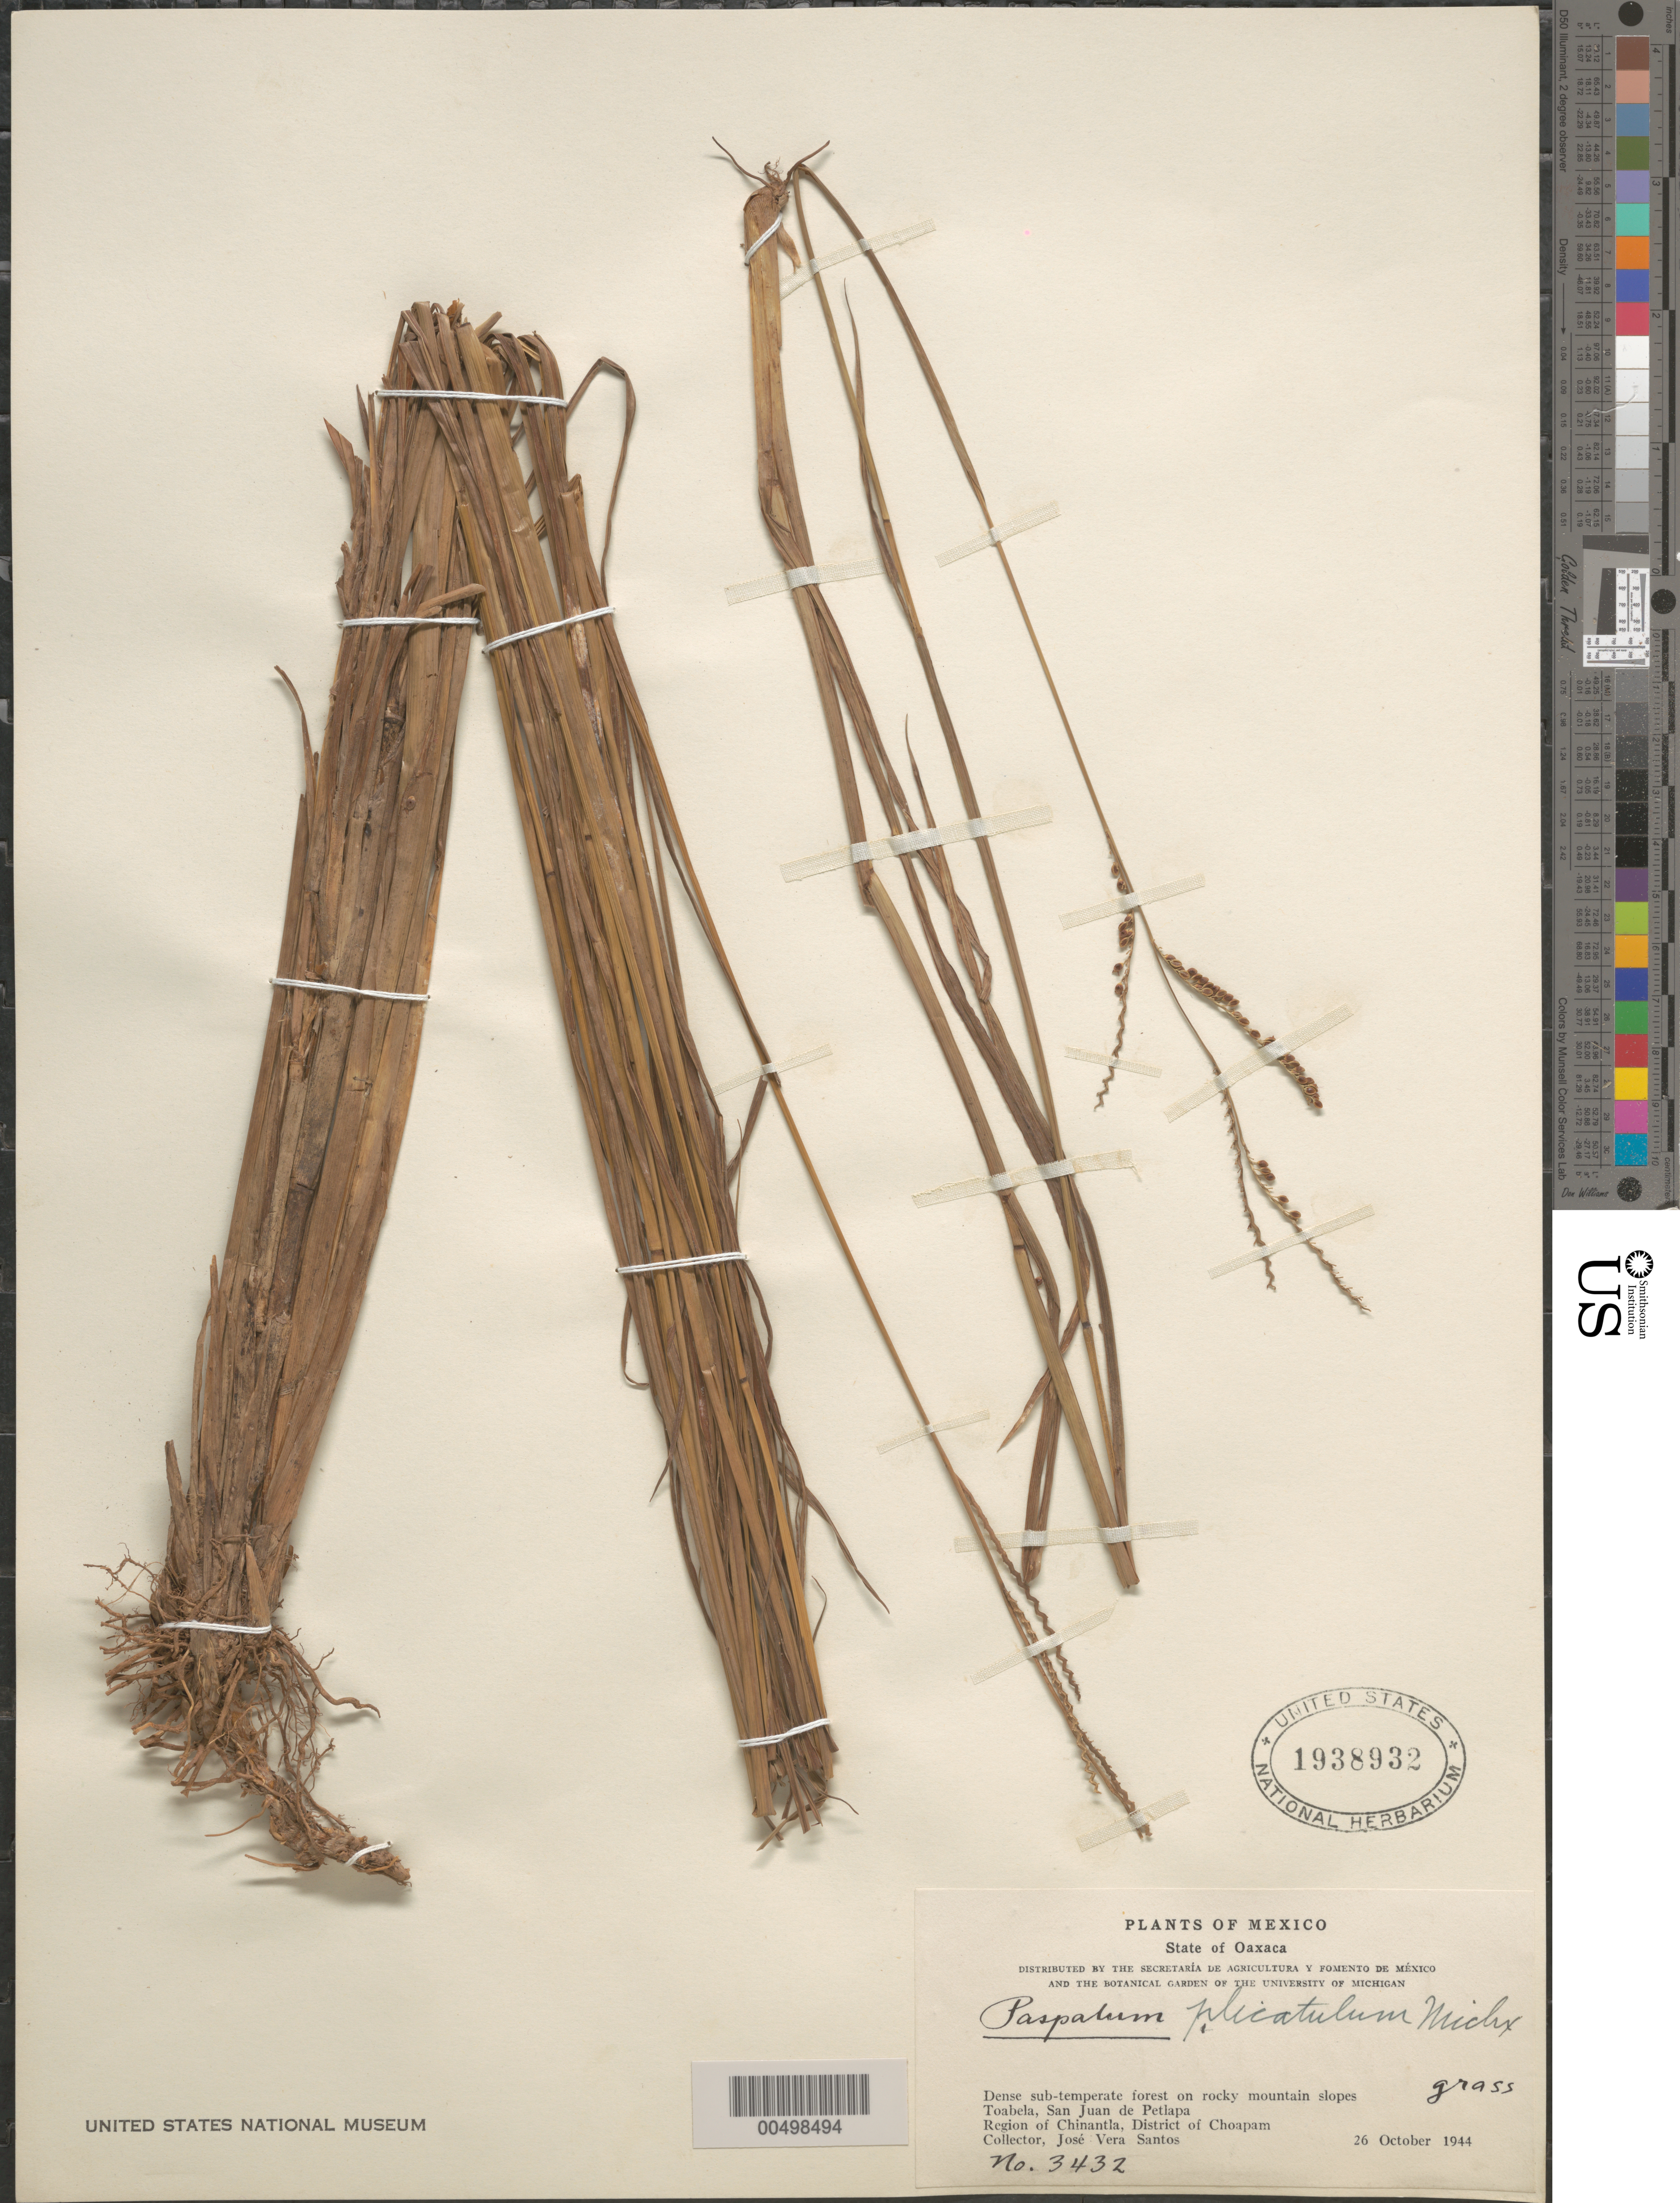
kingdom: Plantae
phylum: Tracheophyta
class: Liliopsida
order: Poales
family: Poaceae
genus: Paspalum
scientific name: Paspalum plicatulum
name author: Michx.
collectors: J. V. Santos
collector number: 3432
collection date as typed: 26 Oct 1944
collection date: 1944-10-26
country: Mexico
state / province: Oaxaca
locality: Toabela, San Juan de Petlapa, Region of Chinantla, Dist of Choapam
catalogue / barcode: US 1938932